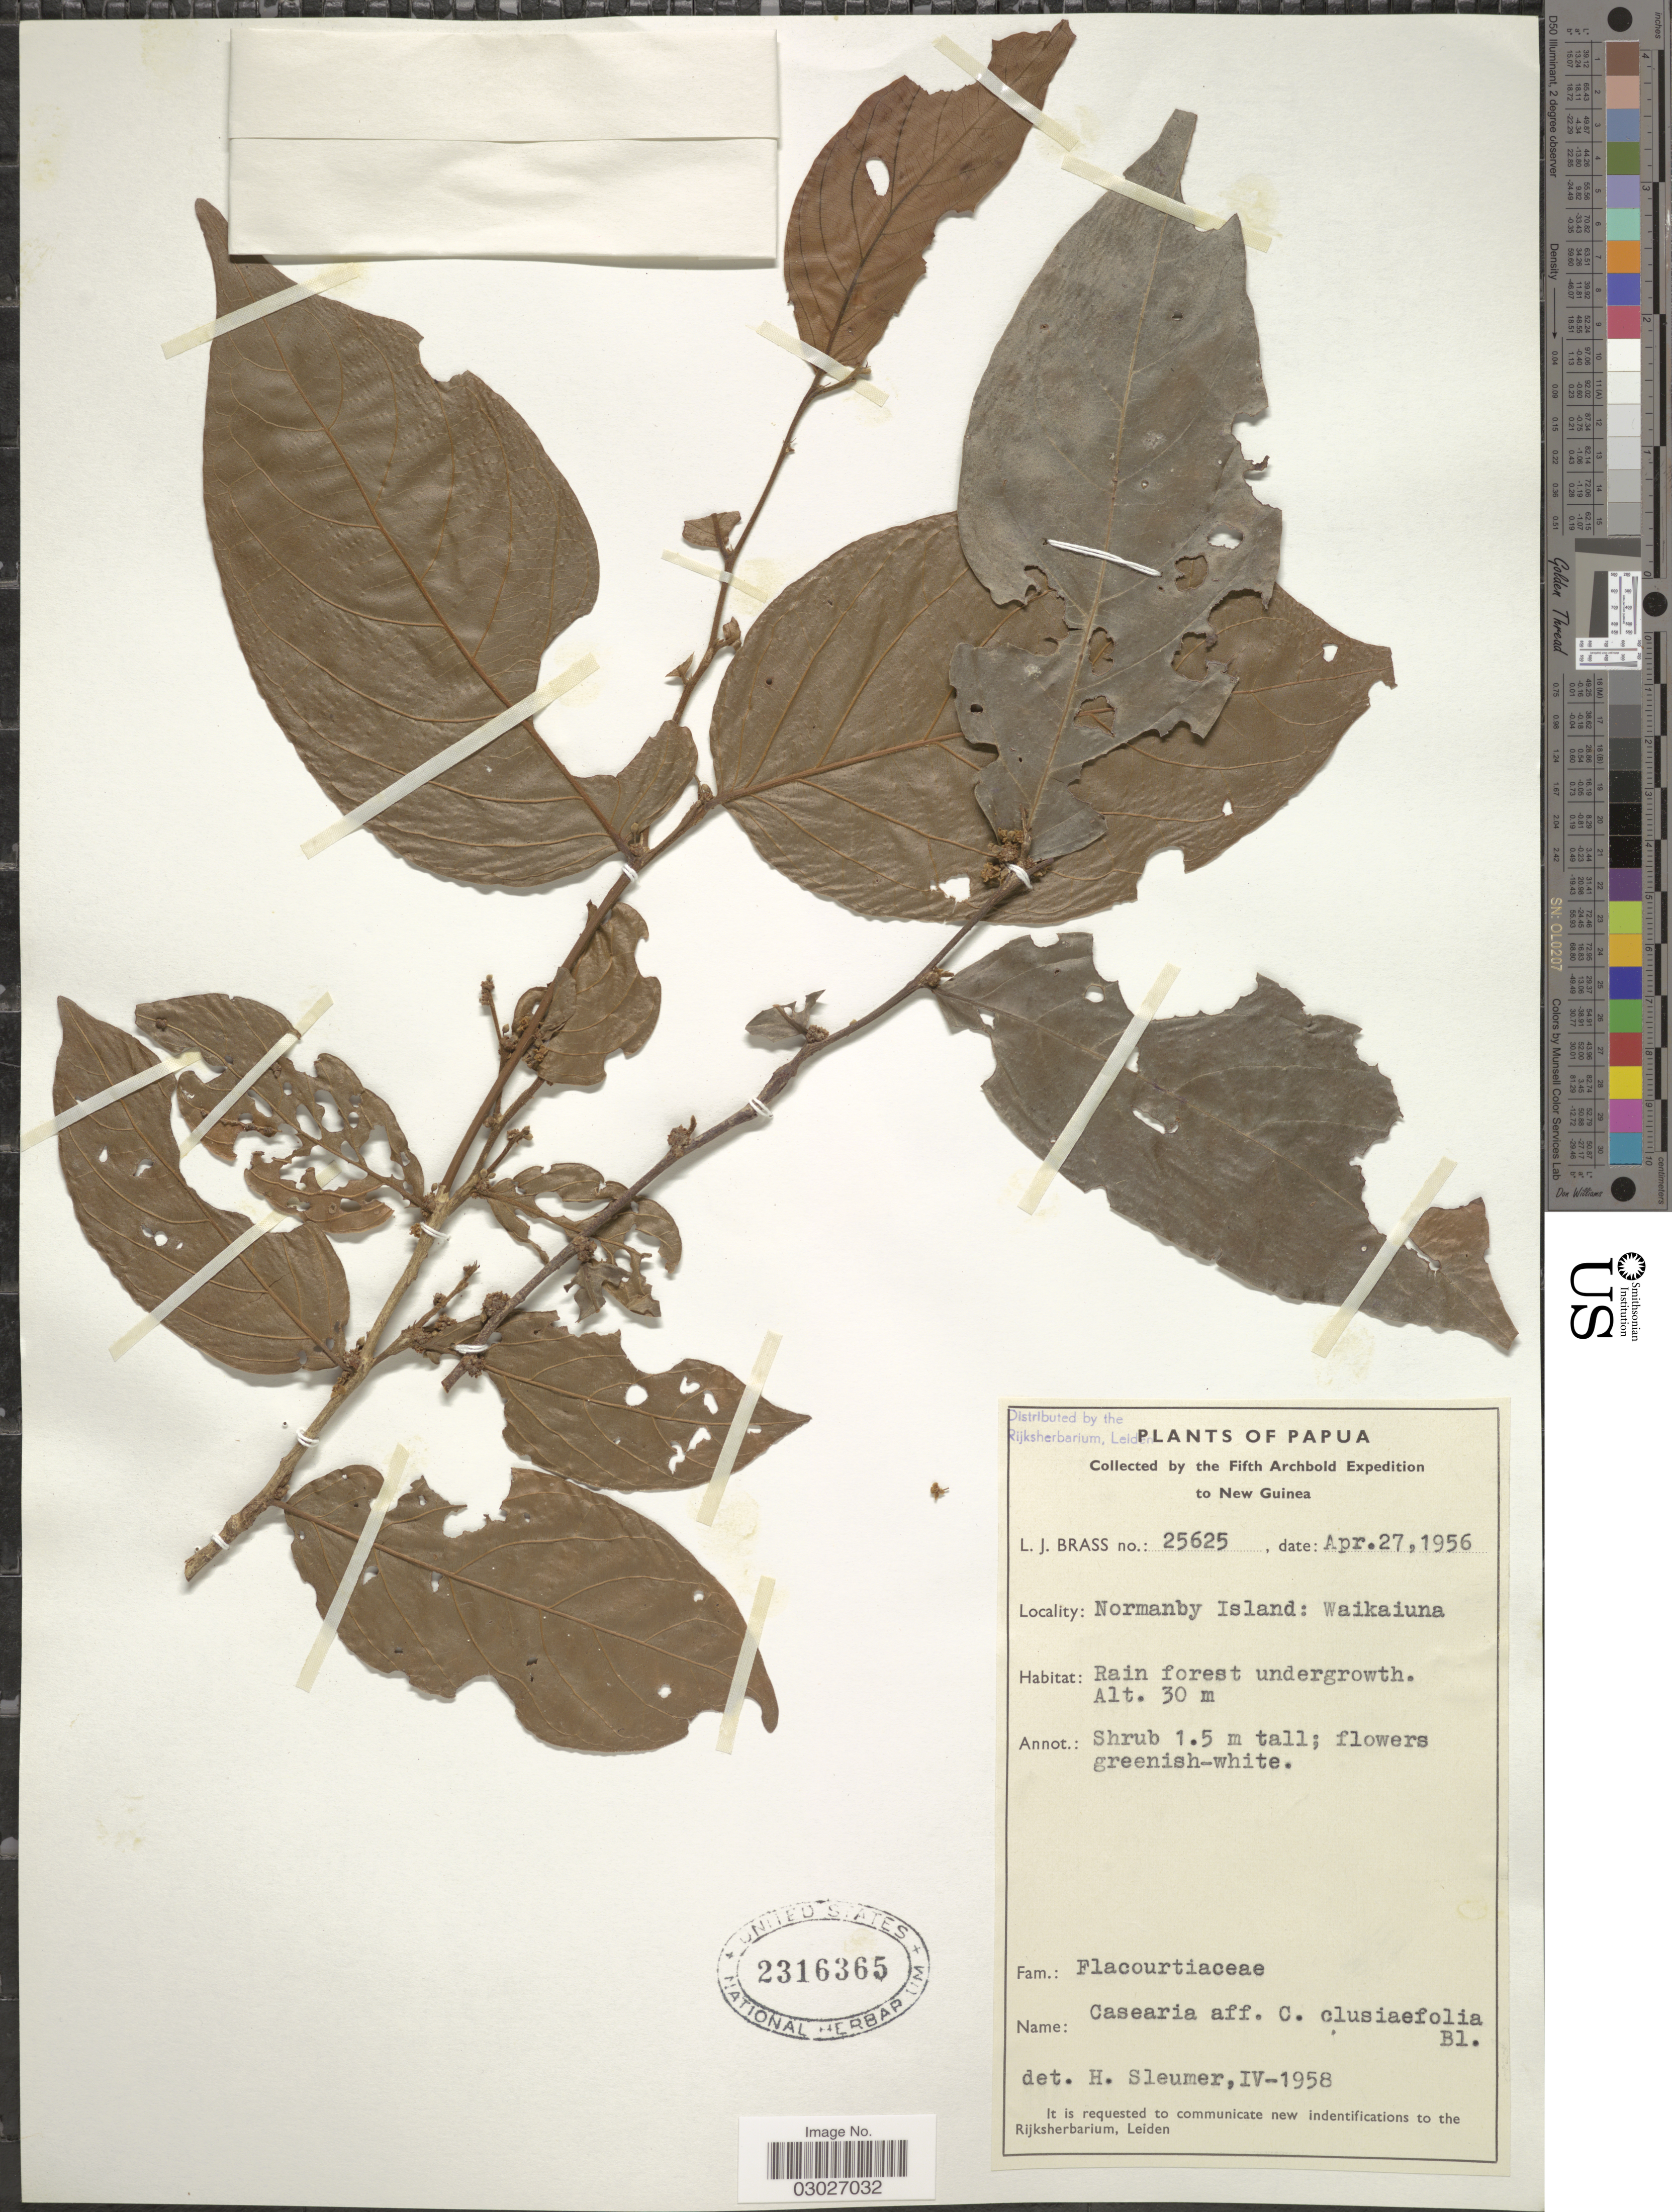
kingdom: Plantae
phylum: Tracheophyta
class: Magnoliopsida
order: Malpighiales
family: Salicaceae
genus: Casearia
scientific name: Casearia clutiifolia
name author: Blume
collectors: L. J. Brass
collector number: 25625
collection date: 1956-04-27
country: Papua New Guinea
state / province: Milne Bay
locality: New Guinea. Normanby Island: Waikaiuna.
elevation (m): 30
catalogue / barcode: US 2316365